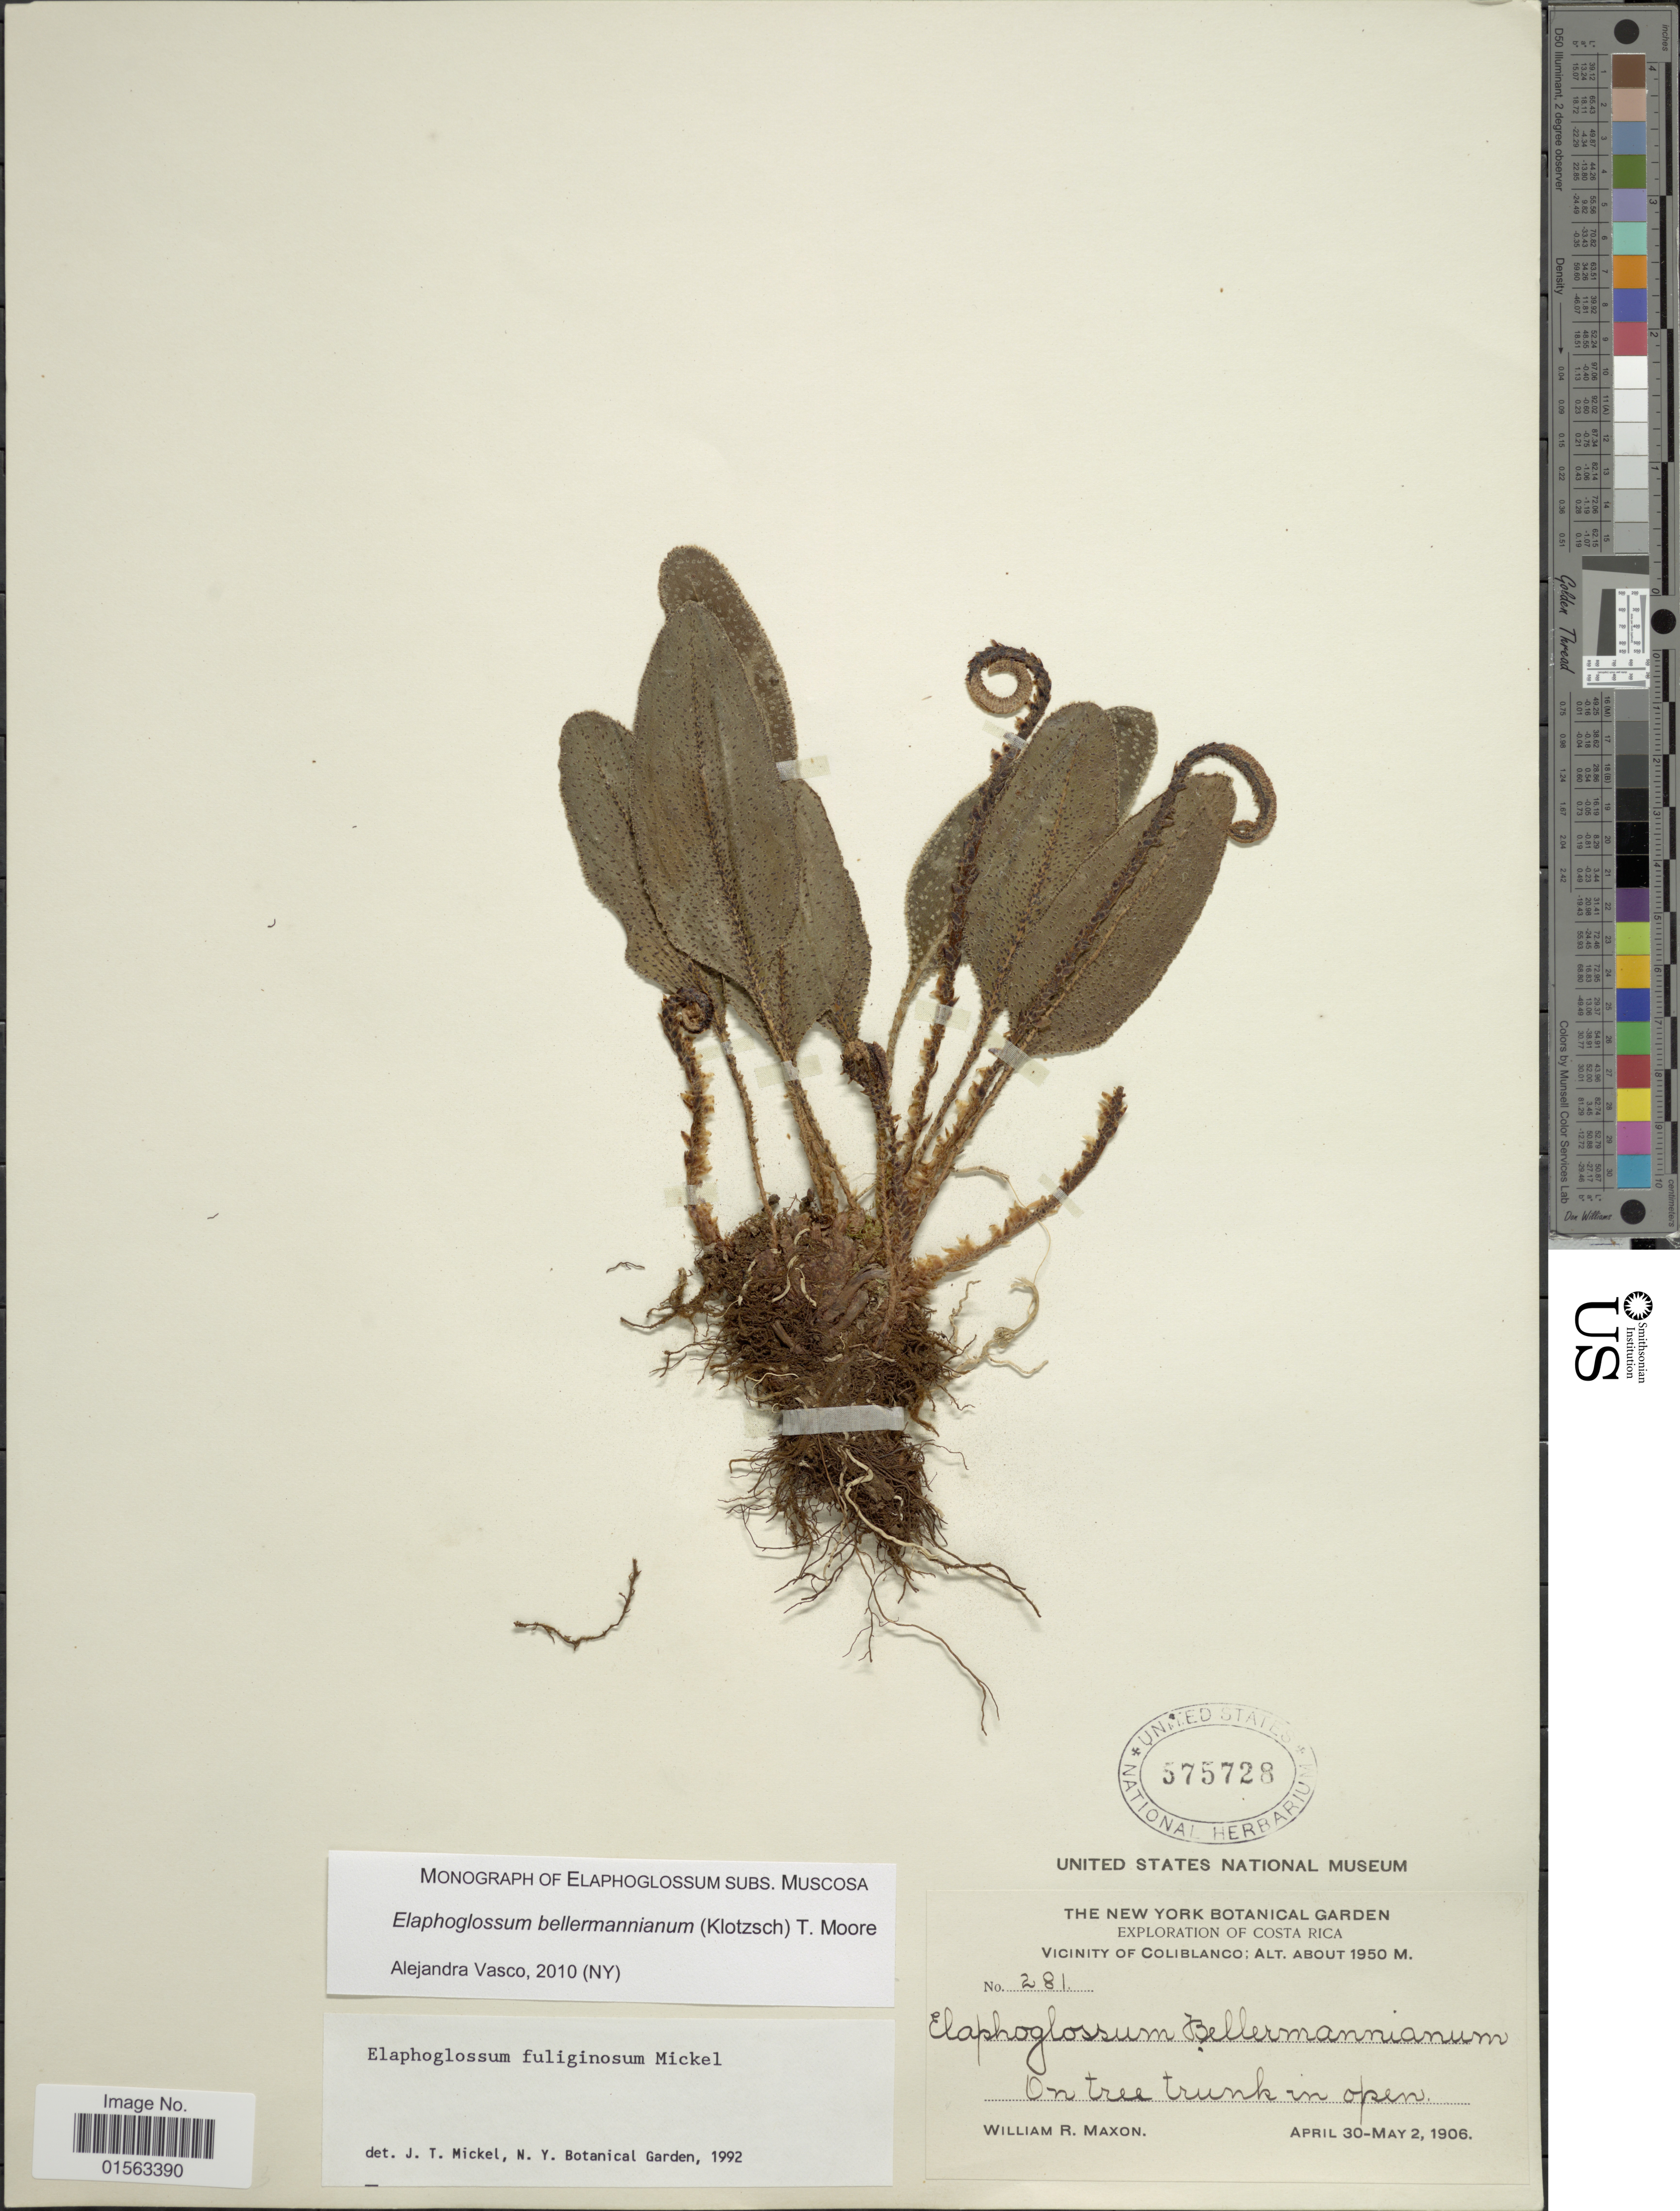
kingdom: Plantae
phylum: Tracheophyta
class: Polypodiopsida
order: Polypodiales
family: Dryopteridaceae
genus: Elaphoglossum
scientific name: Elaphoglossum bellermannianum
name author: (Klotzsch) T. Moore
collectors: W. R. Maxon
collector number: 281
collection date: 1906-04-30/1906-05-02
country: Costa Rica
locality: Vicinity of Coliblanco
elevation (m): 1950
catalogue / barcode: US 575728